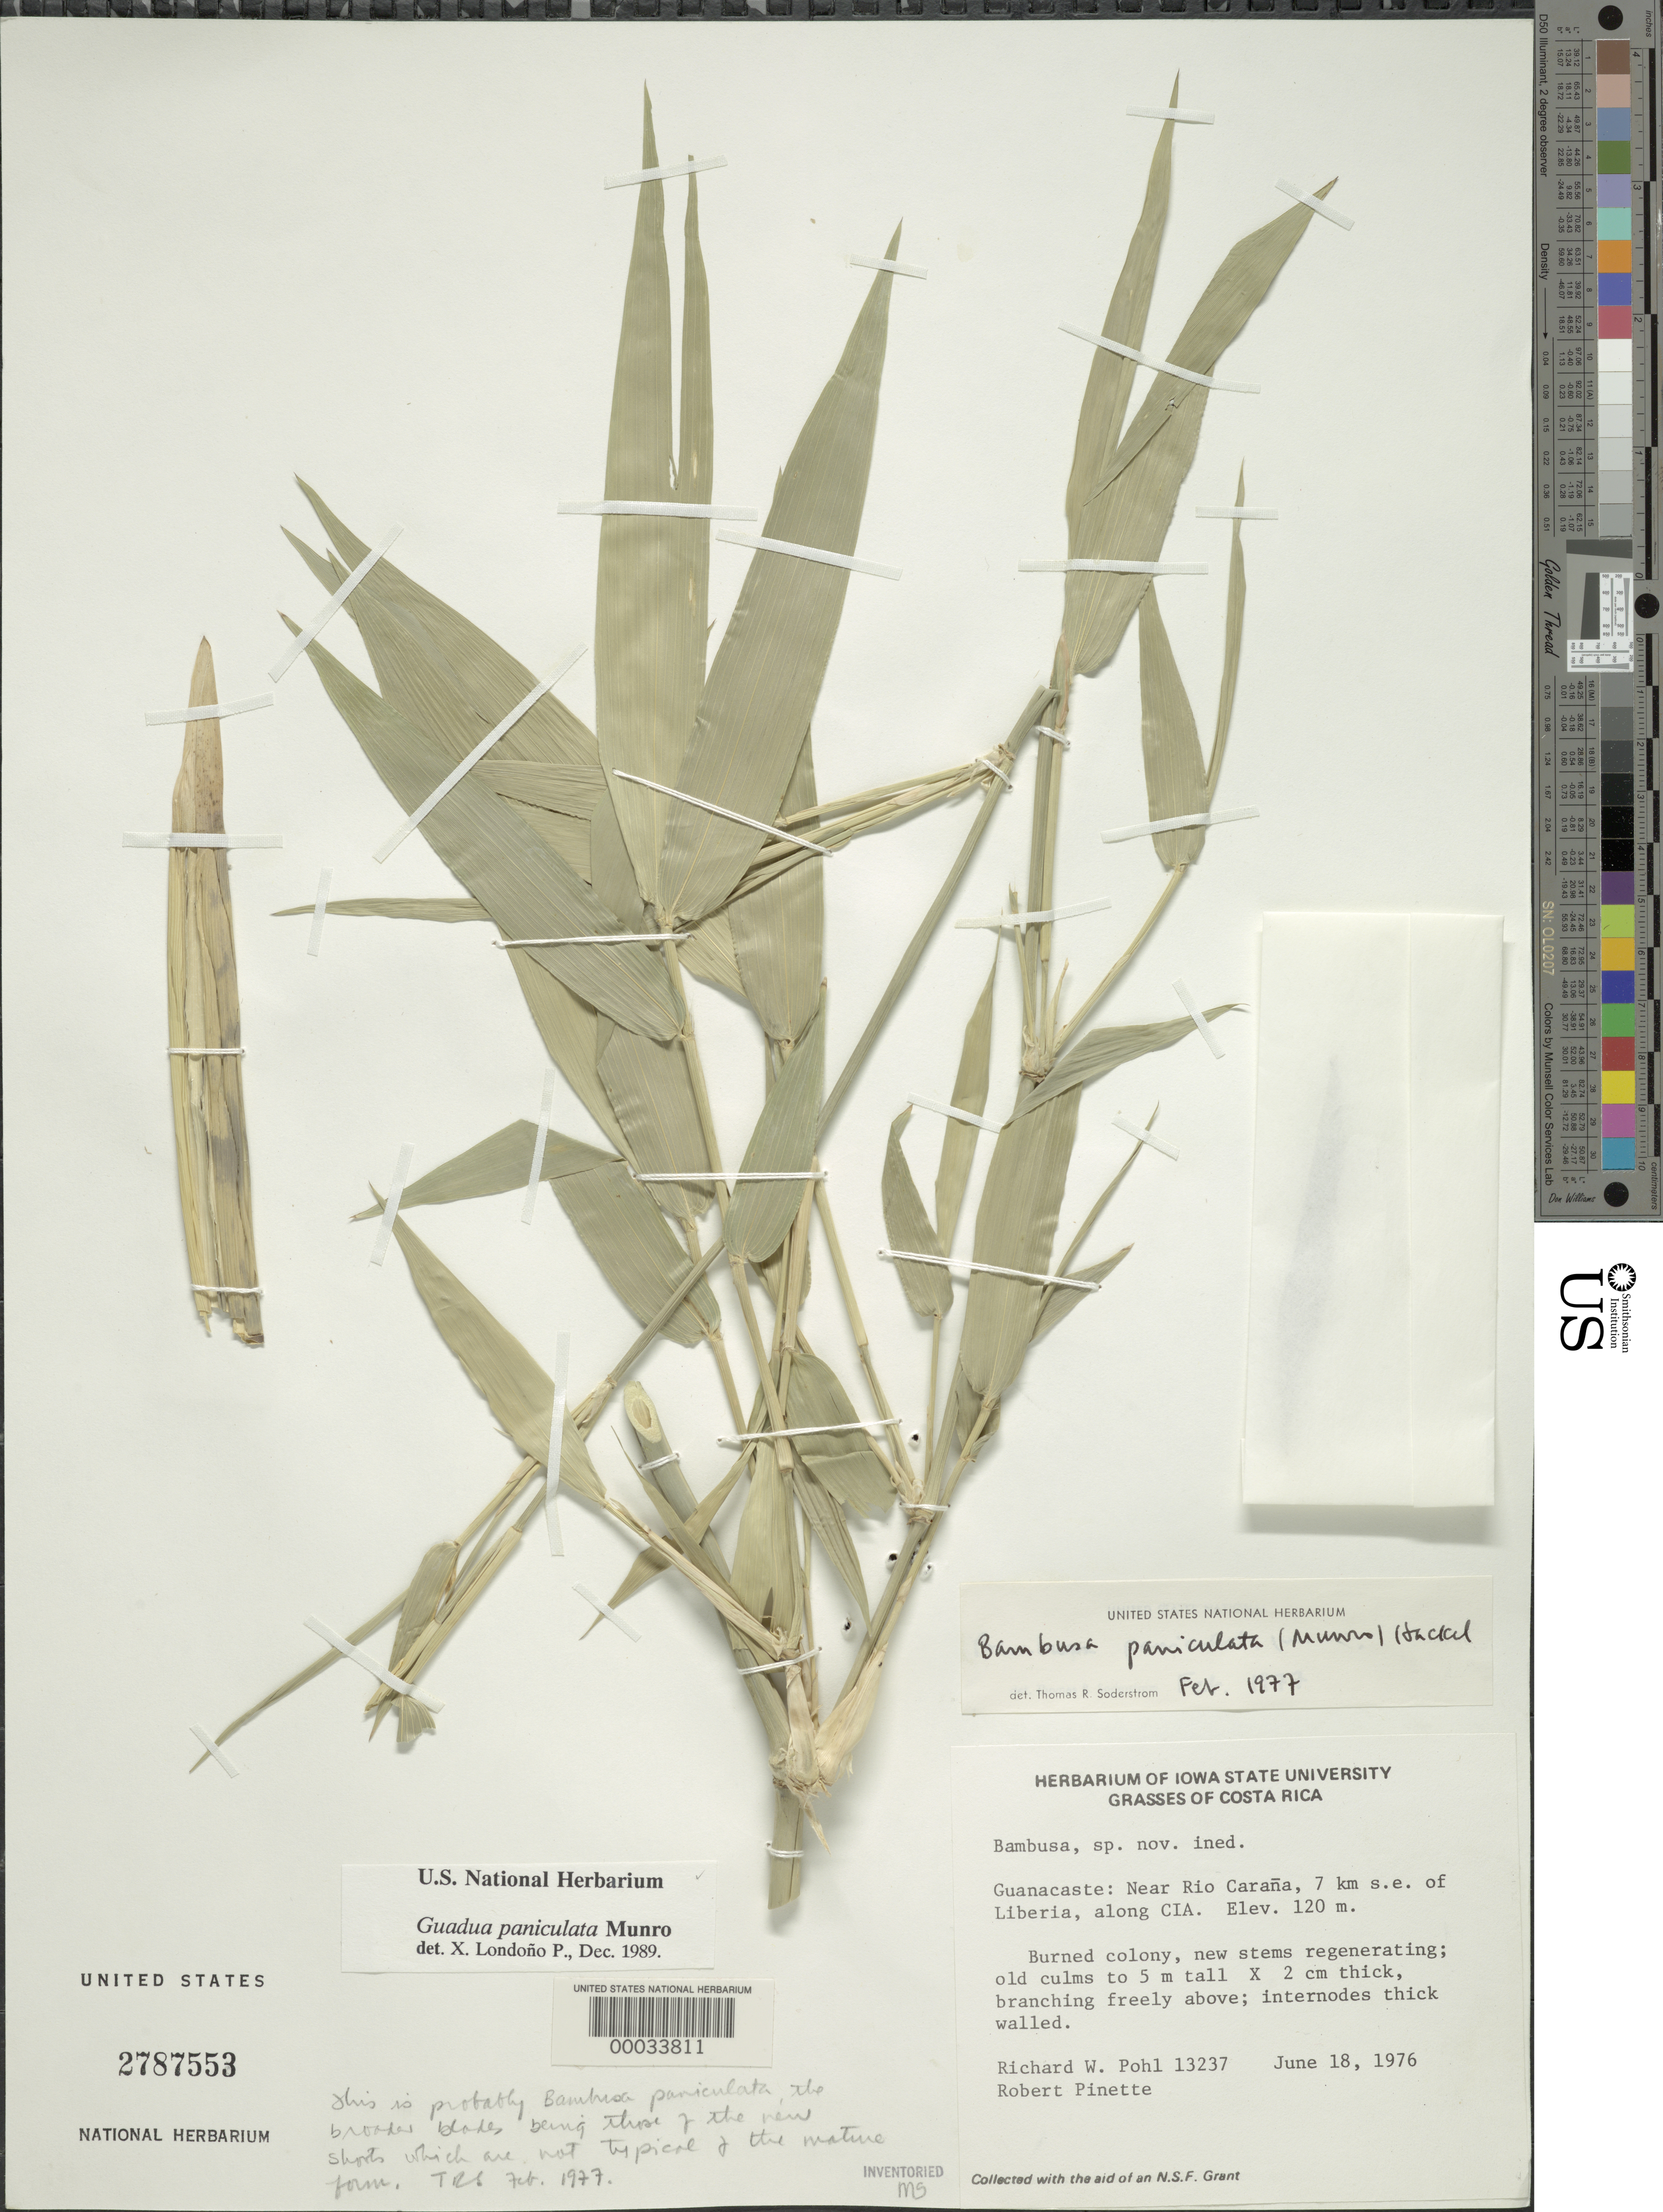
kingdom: Plantae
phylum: Tracheophyta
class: Liliopsida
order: Poales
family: Poaceae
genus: Guadua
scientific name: Guadua paniculata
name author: Munro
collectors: R. W. Pohl & R. Pinette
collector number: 13237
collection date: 1976-06-18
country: Costa Rica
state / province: Guanacaste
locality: Near Rio Carana, 7 km SE of Liberia, along CIA.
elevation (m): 120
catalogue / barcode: US 2787553